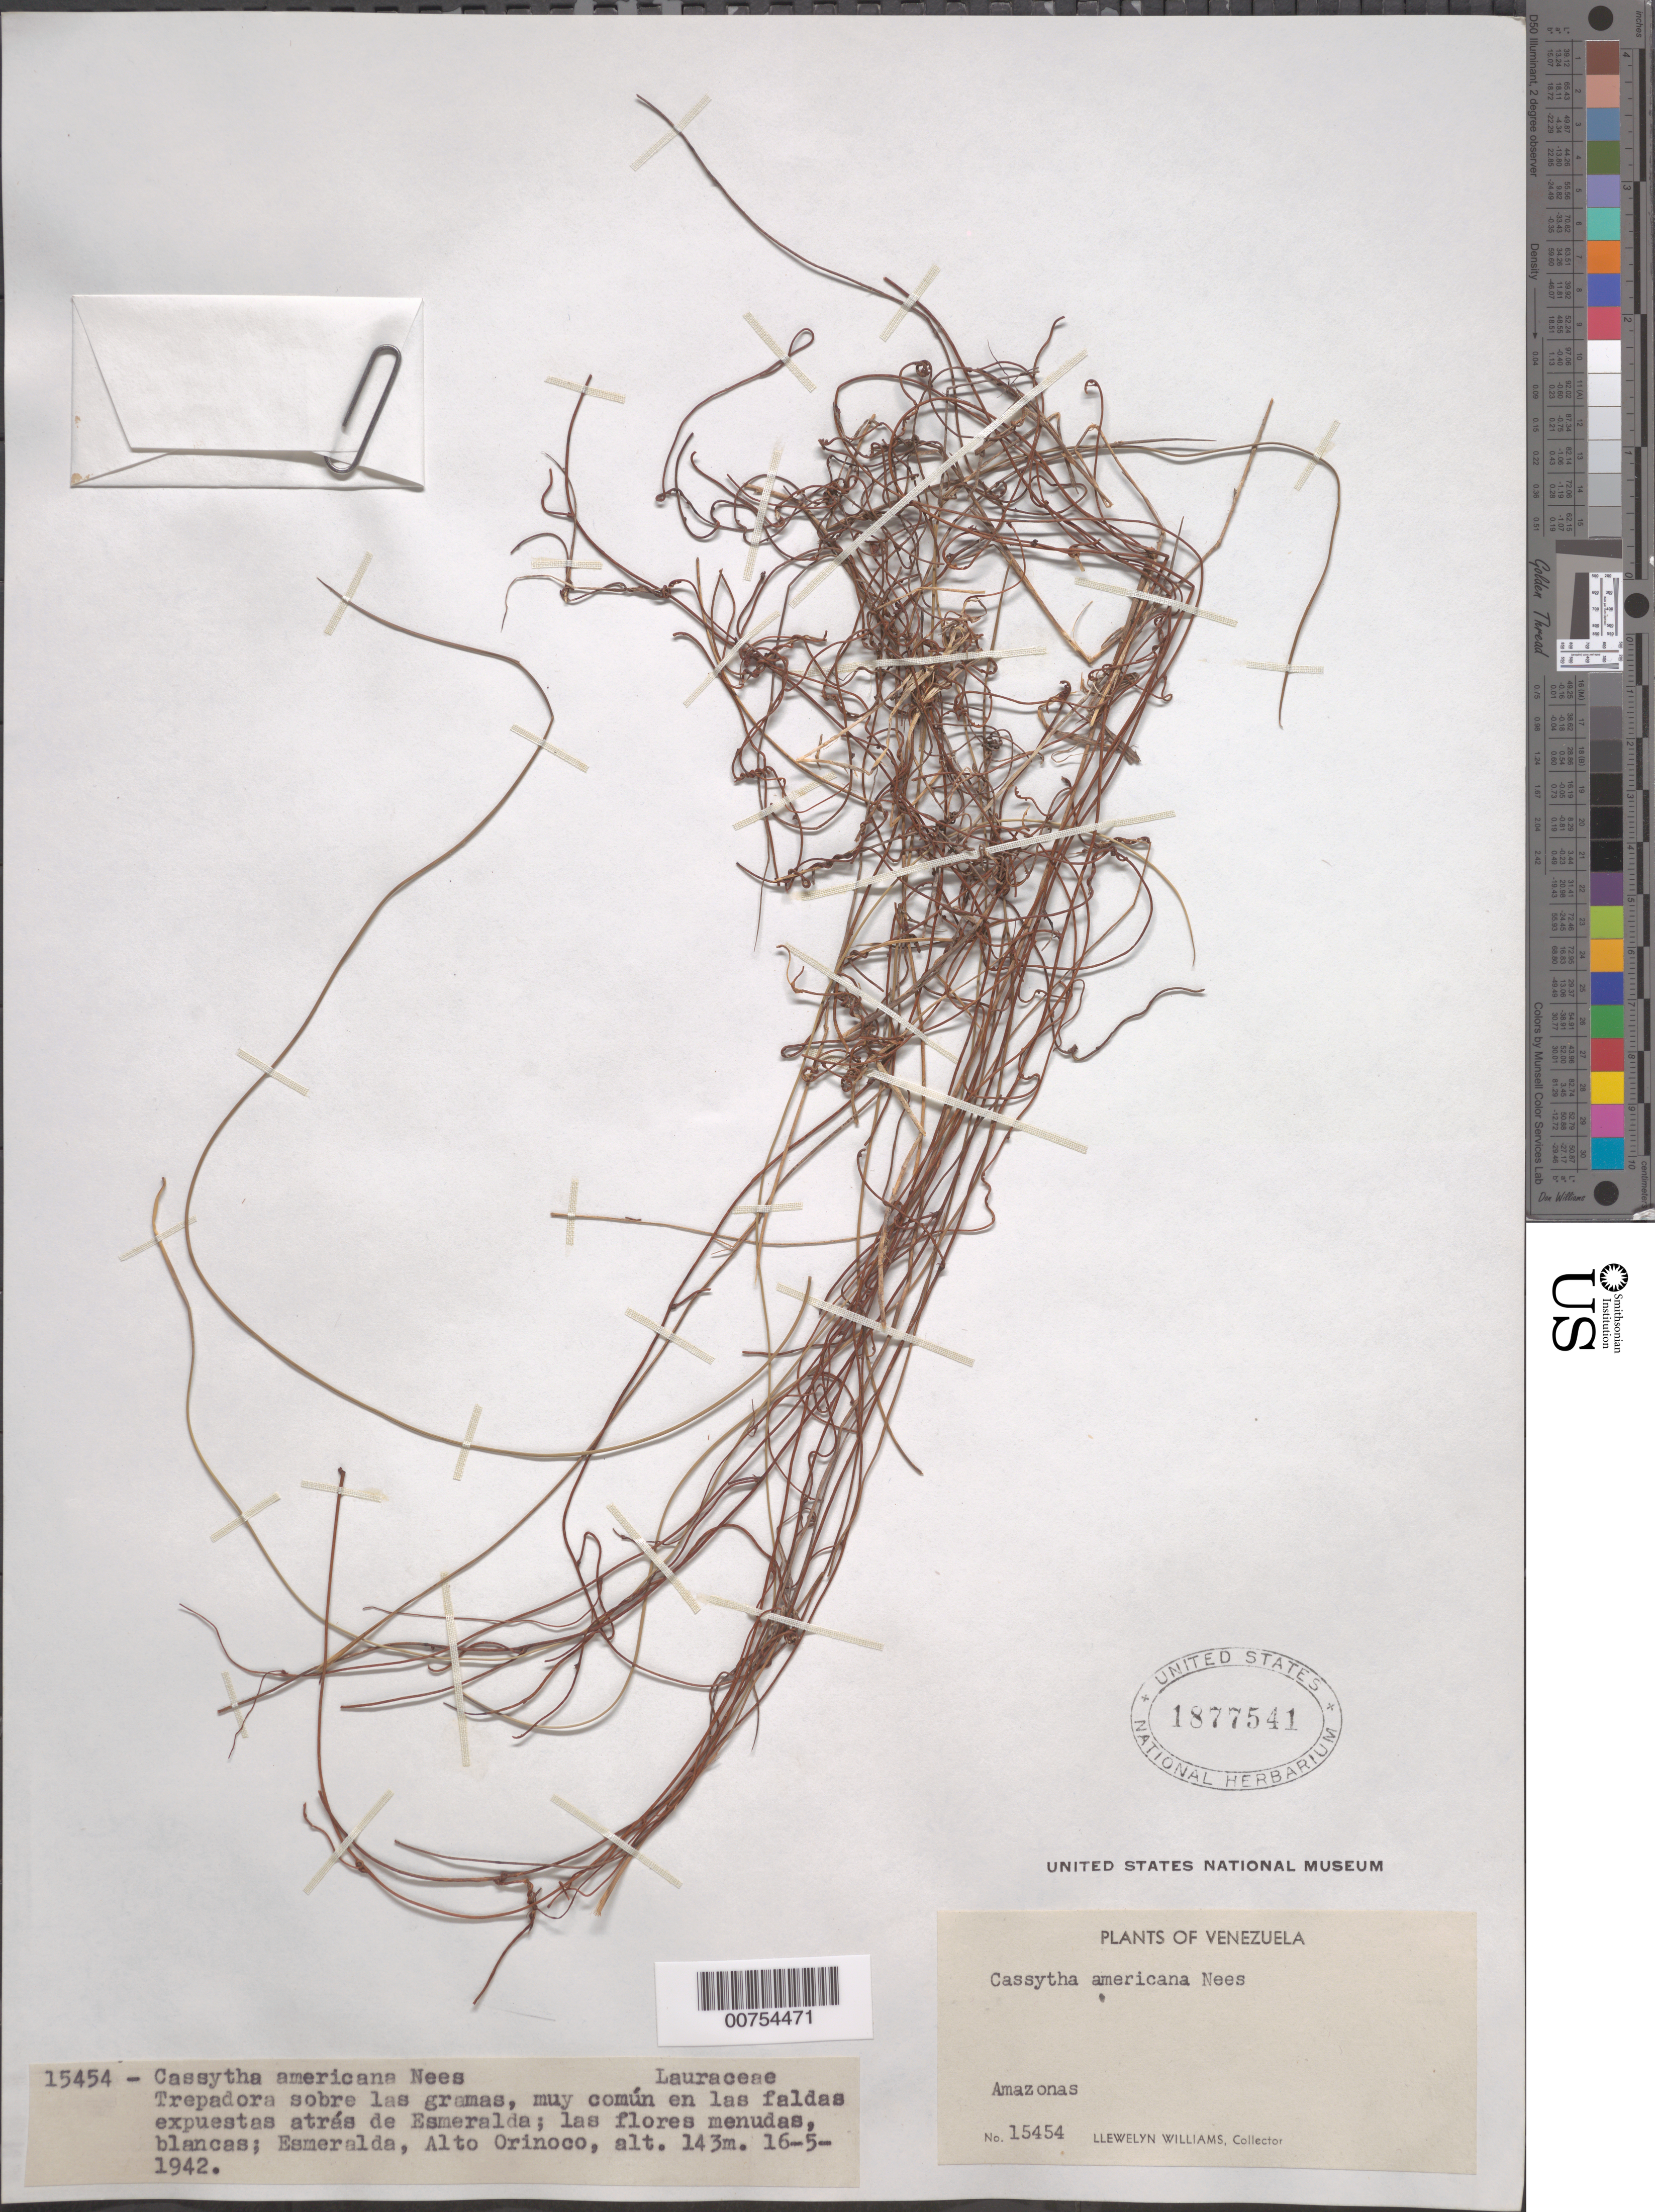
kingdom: Plantae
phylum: Tracheophyta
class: Magnoliopsida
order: Laurales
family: Lauraceae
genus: Cassytha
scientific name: Cassytha filiformis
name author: L.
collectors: Ll. Williams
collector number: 15454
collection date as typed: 16-May-42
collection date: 1942-05-16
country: Venezuela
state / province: Amazonas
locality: Esmeralda, Alto Orinoco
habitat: Sobre las gramas, en las faldas expuestas atras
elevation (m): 143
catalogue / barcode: US 1877541